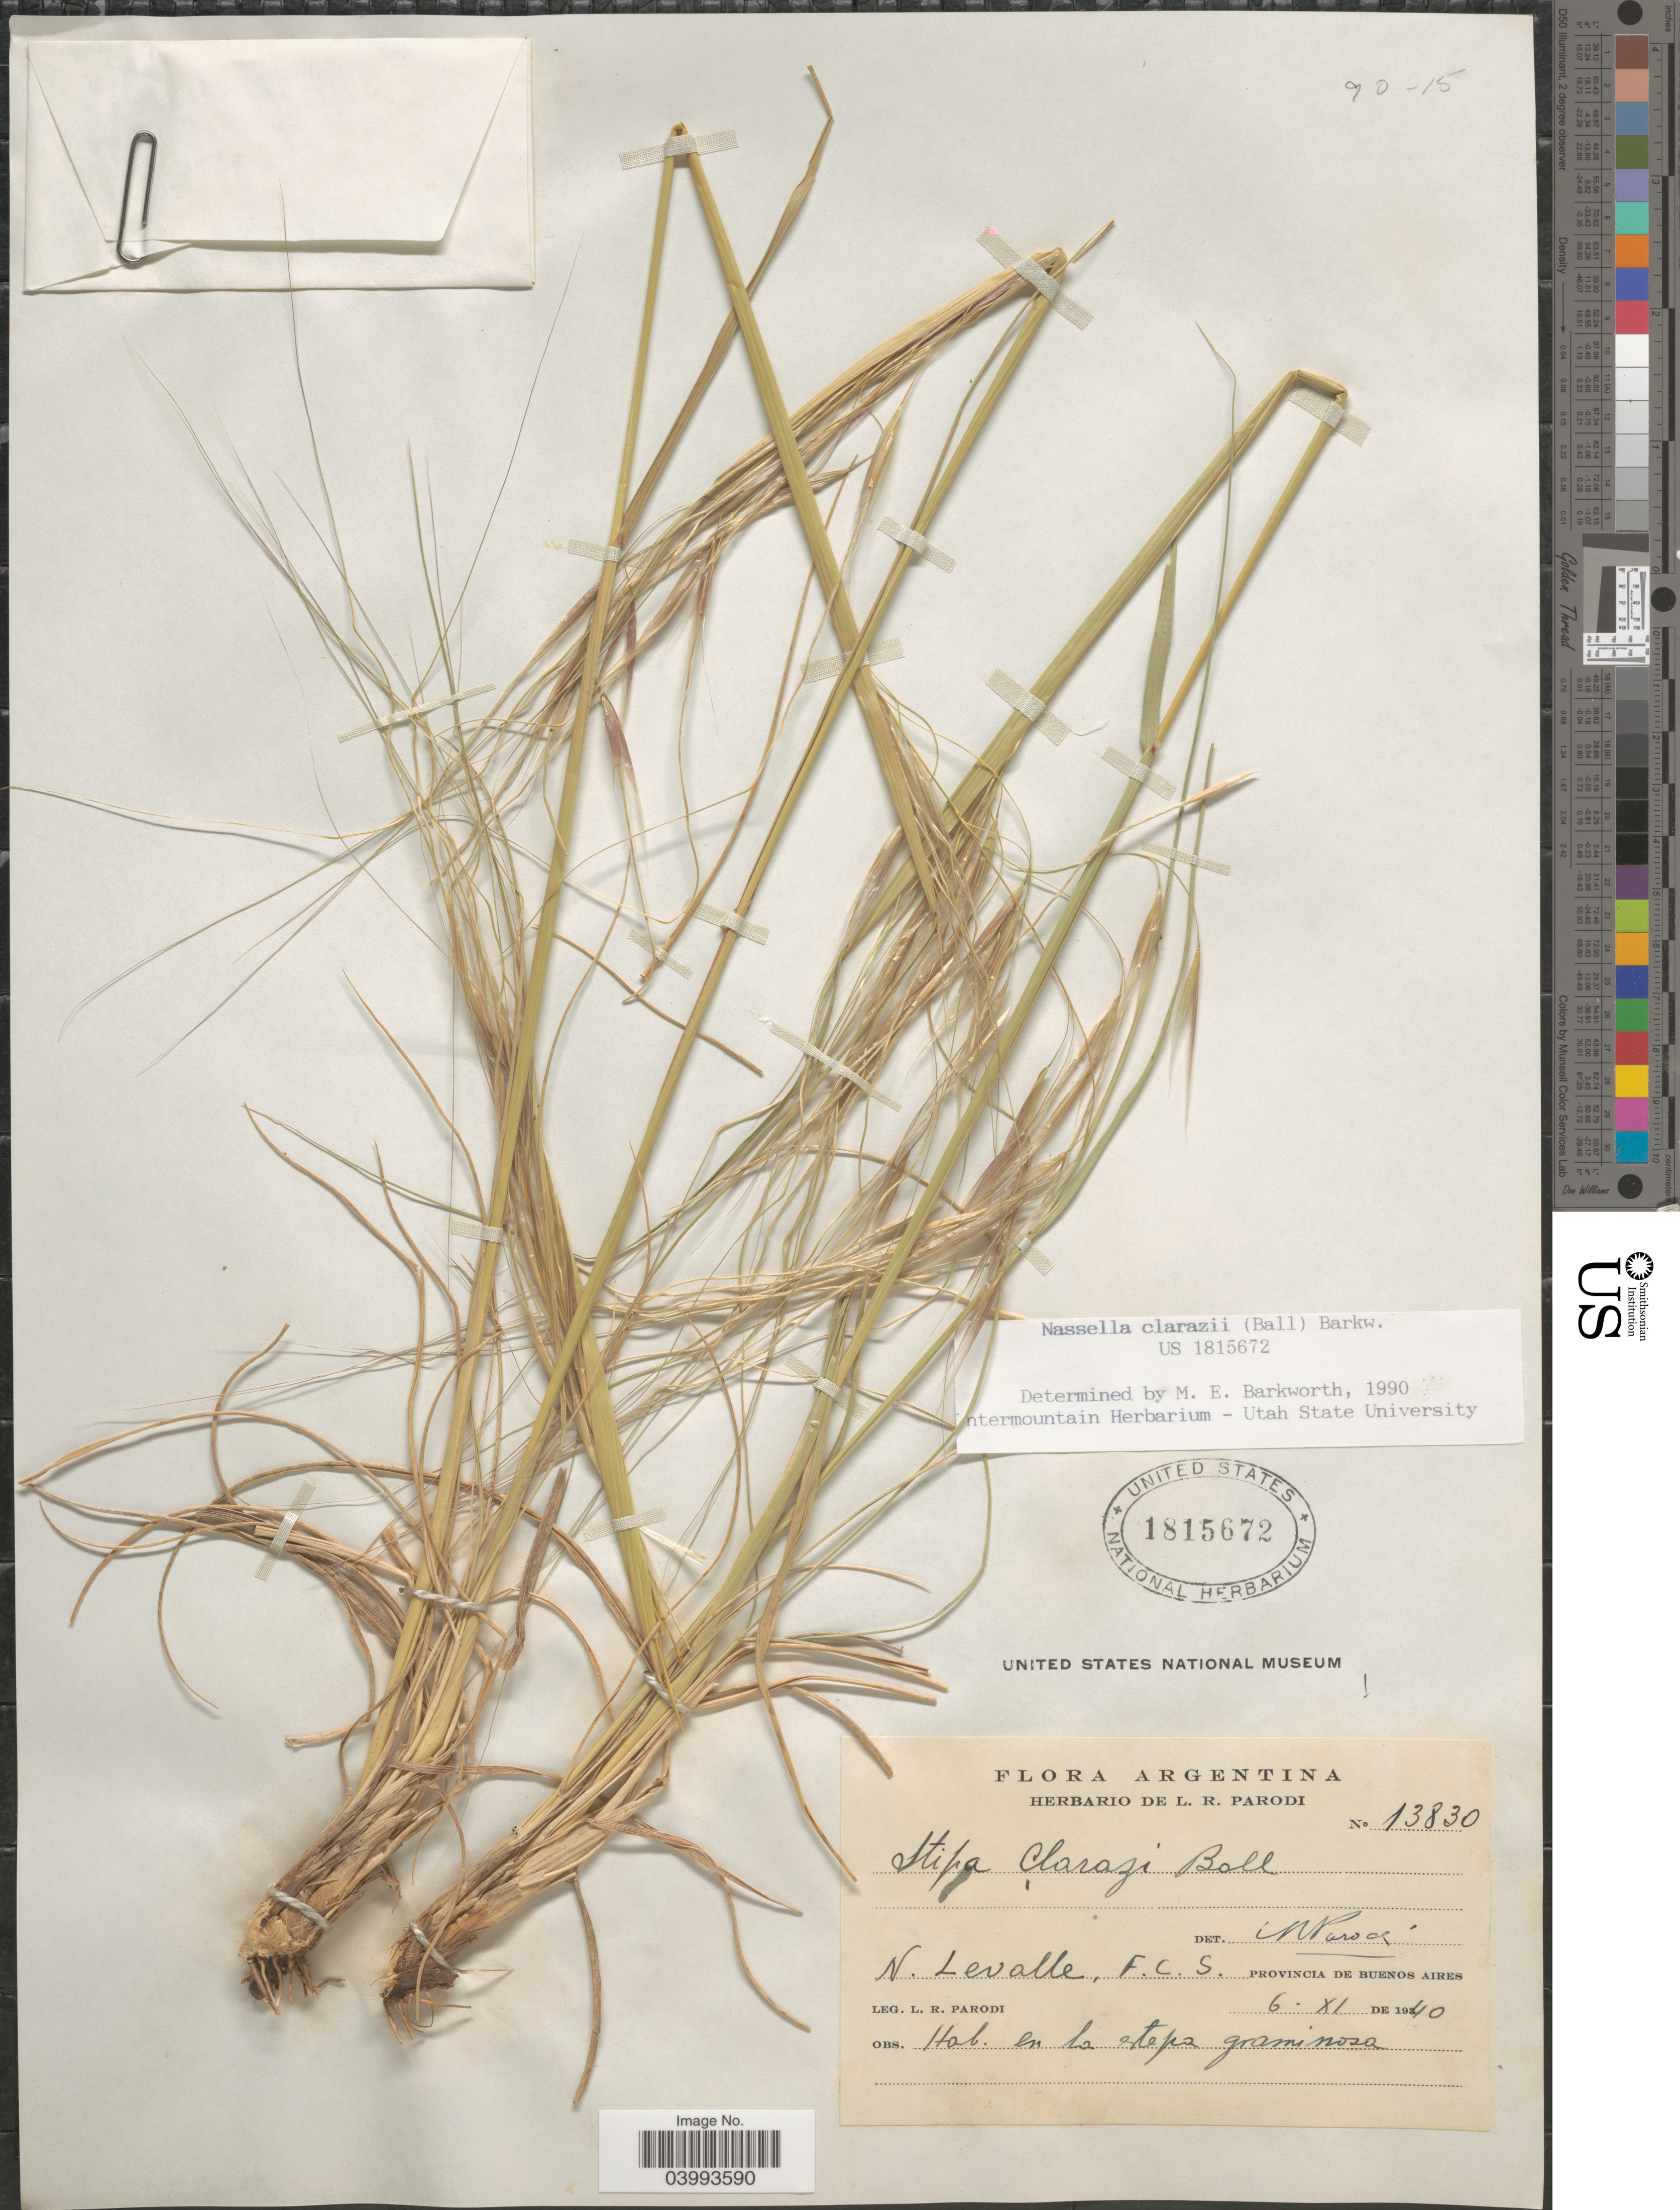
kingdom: Plantae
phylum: Tracheophyta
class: Liliopsida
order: Poales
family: Poaceae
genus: Nassella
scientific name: Nassella clarazii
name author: (Ball) Barkworth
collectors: L. R. Parodi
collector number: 13830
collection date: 1940-11-06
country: Argentina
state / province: Buenos Aires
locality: N. Levalle, F.C.S.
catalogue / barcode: US 1815672